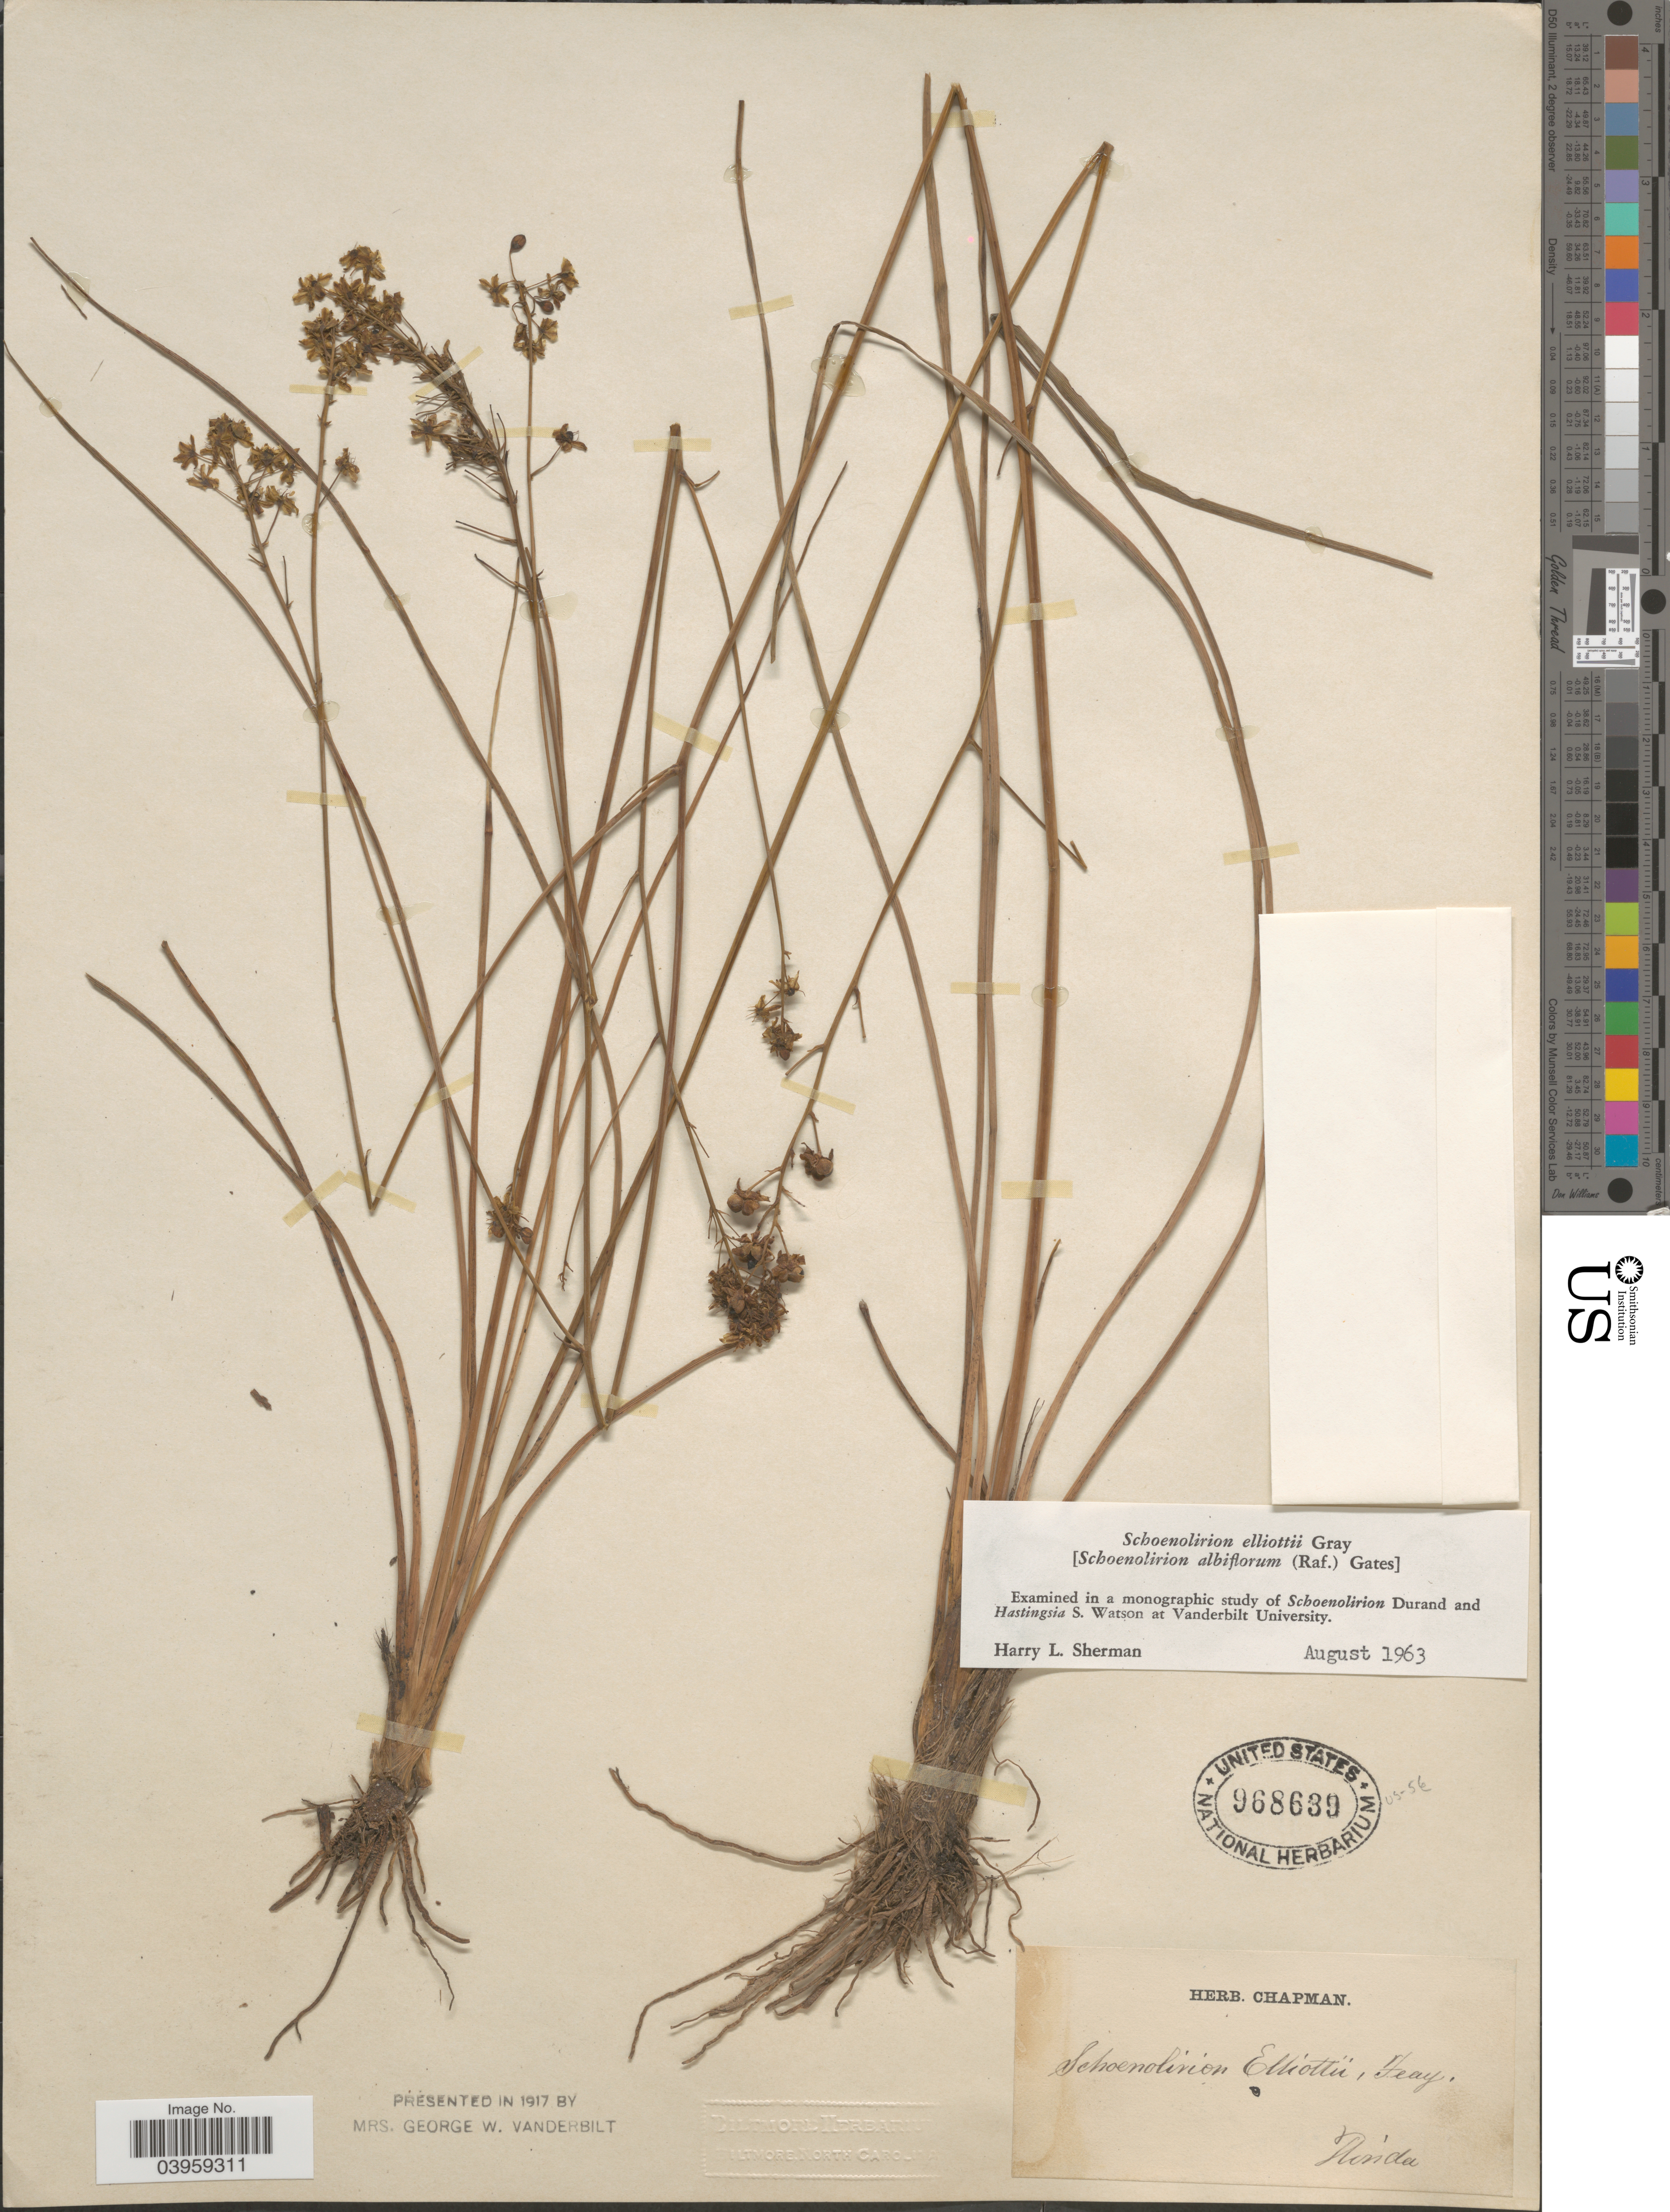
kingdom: Plantae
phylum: Tracheophyta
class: Liliopsida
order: Asparagales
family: Asparagaceae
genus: Schoenolirion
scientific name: Schoenolirion elliottii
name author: A. Gray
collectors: ex herb. Chapman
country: United States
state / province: Florida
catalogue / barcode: US 968639